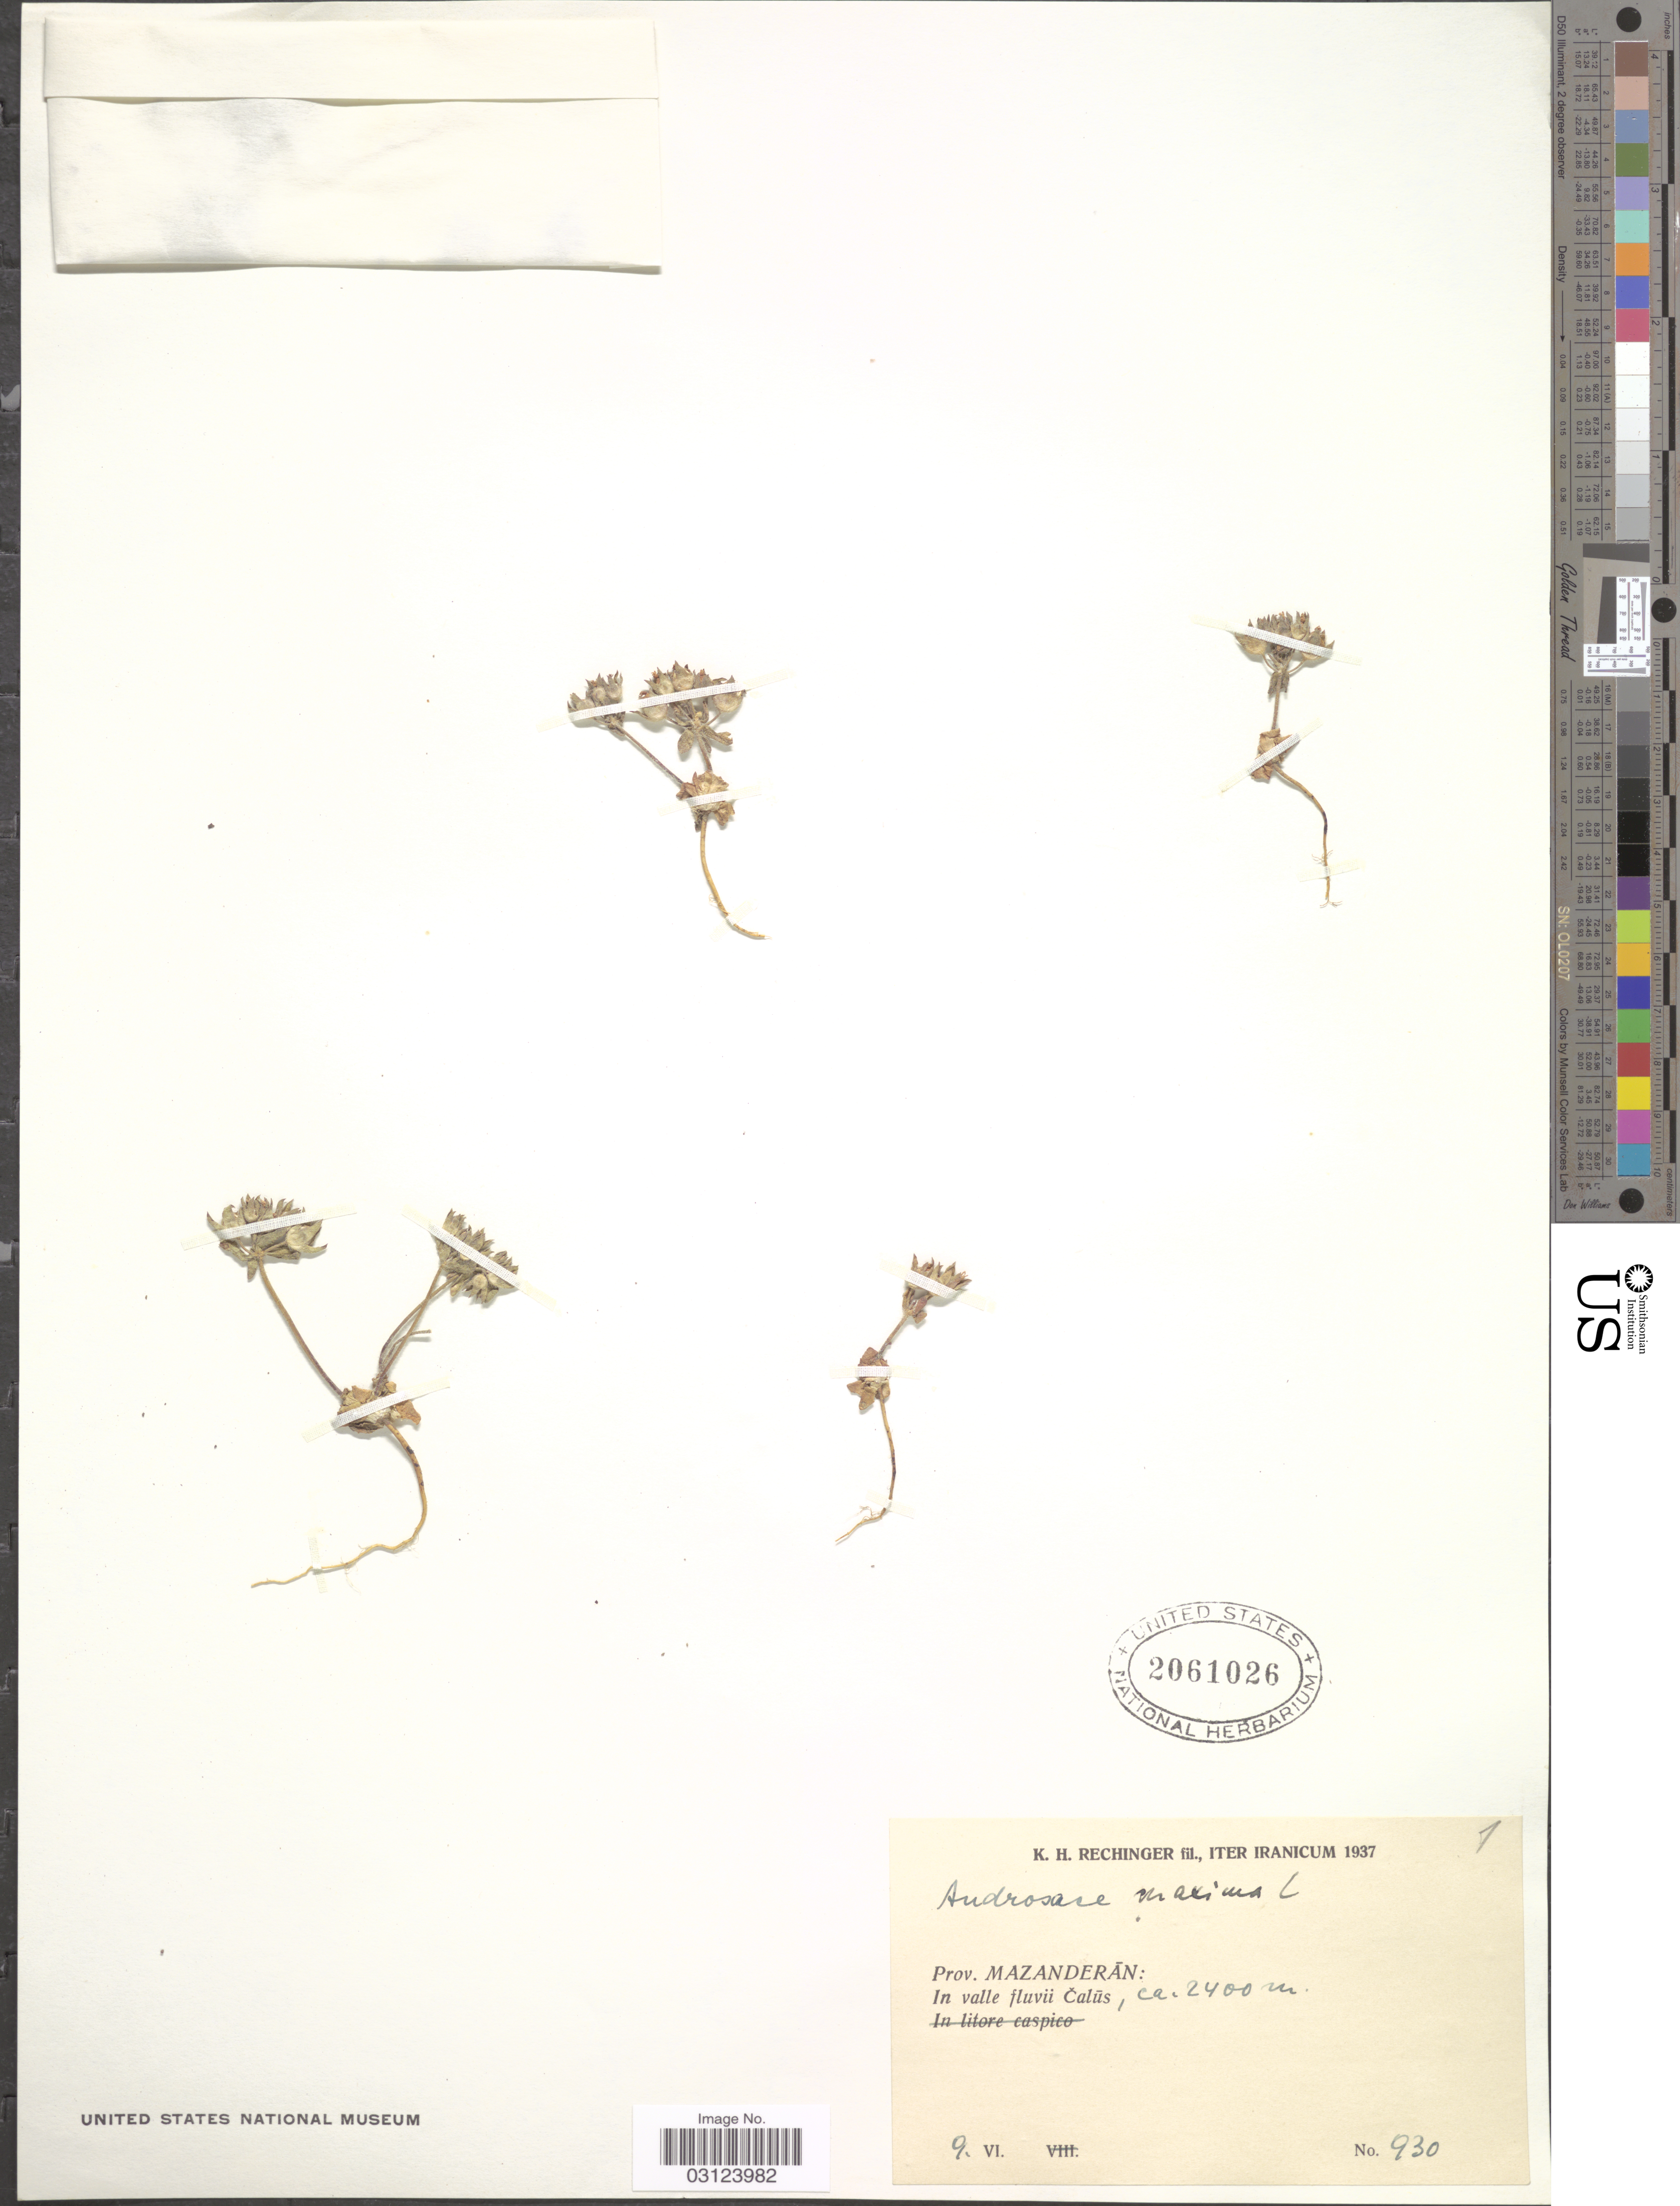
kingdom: Plantae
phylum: Tracheophyta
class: Magnoliopsida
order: Ericales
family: Primulaceae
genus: Androsace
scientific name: Androsace maxima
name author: L.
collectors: K. H. Rechinger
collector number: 930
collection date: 1937-06-09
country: Iran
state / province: Mazandaran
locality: Prov. Mazanderan: In valle fluvii Calus.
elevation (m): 2400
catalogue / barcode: US 2061026